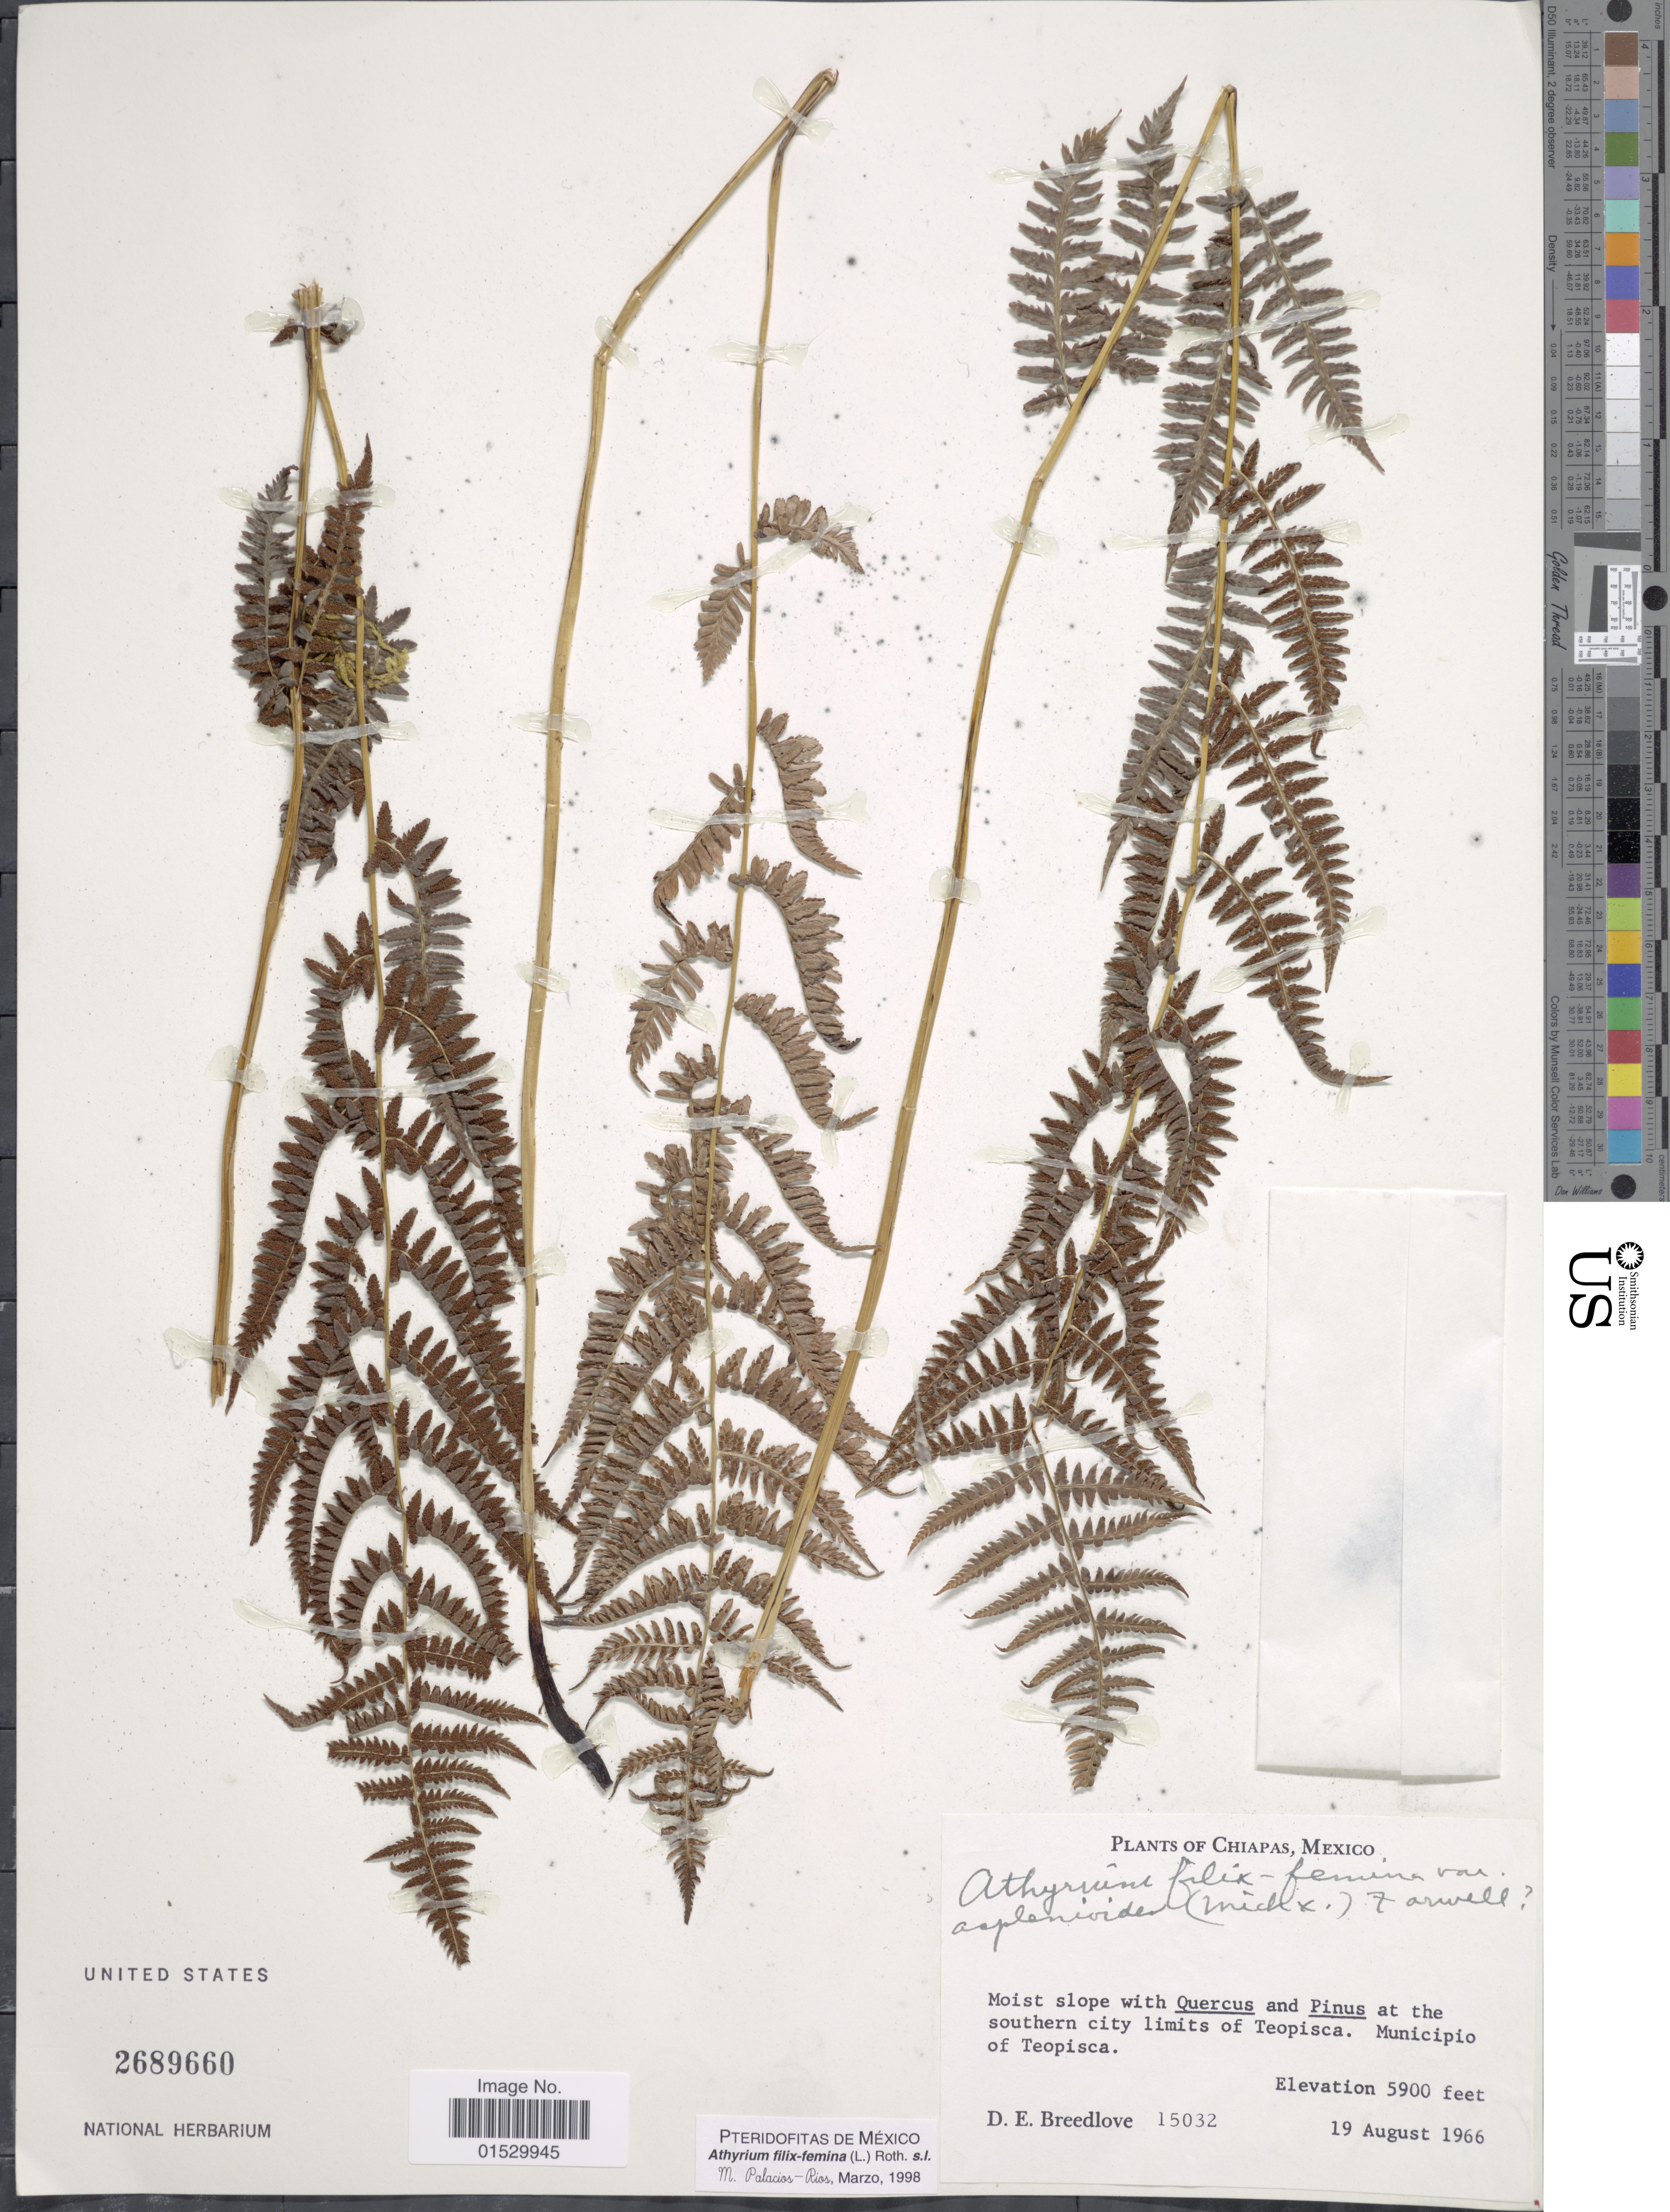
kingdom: Plantae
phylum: Tracheophyta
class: Polypodiopsida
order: Polypodiales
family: Athyriaceae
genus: Athyrium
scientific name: Athyrium bourgeaui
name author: E. Fourn.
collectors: D. E. Breedlove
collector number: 15032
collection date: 1966-08-19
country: Mexico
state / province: Chiapas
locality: At the southern city limits of Teopisca. Muncipio of Teopisca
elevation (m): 1798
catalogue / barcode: US 2689660